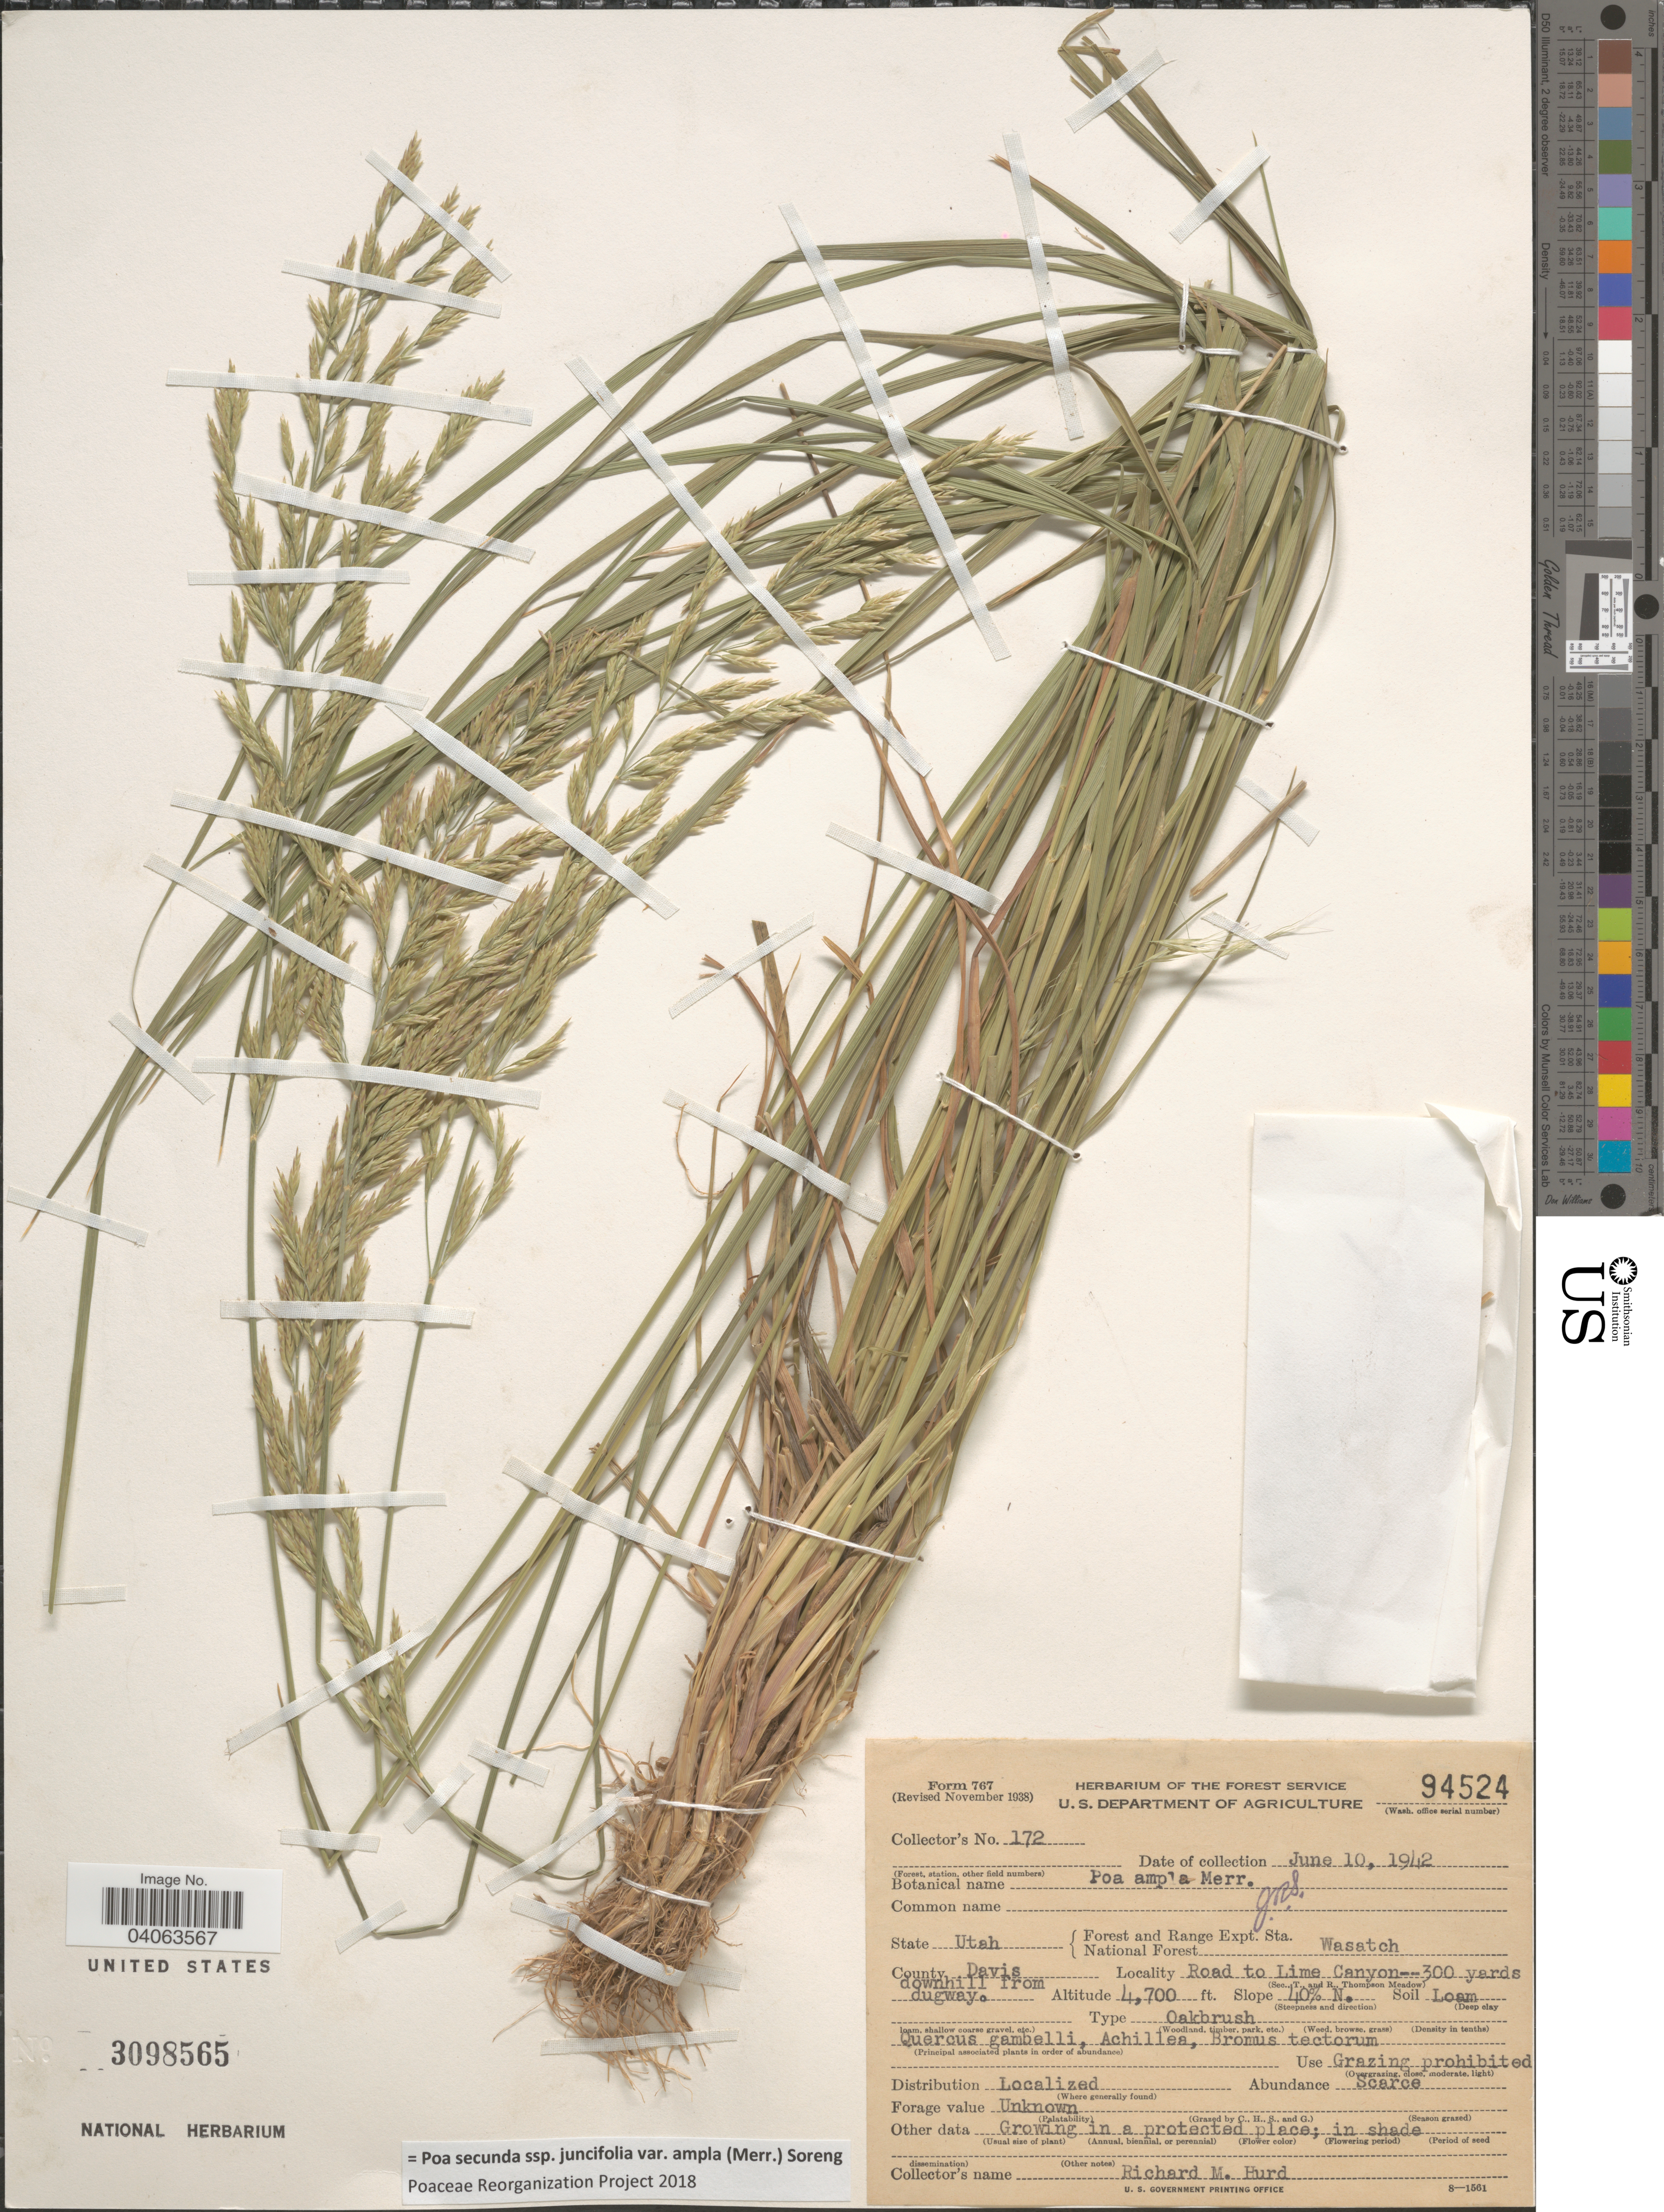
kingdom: Plantae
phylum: Tracheophyta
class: Liliopsida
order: Poales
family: Poaceae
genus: Poa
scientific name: Poa secunda subsp. juncifolia var. ampla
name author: (Merr.) Soreng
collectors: R. Hurd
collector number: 172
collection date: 1942-06-10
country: United States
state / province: Utah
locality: Forest and Range Expt. Sta. National Forest Wasatch. County Davis. Road to Lime Canyon -- 300 yards downhill from dugway.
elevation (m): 1433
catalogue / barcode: US 3098565